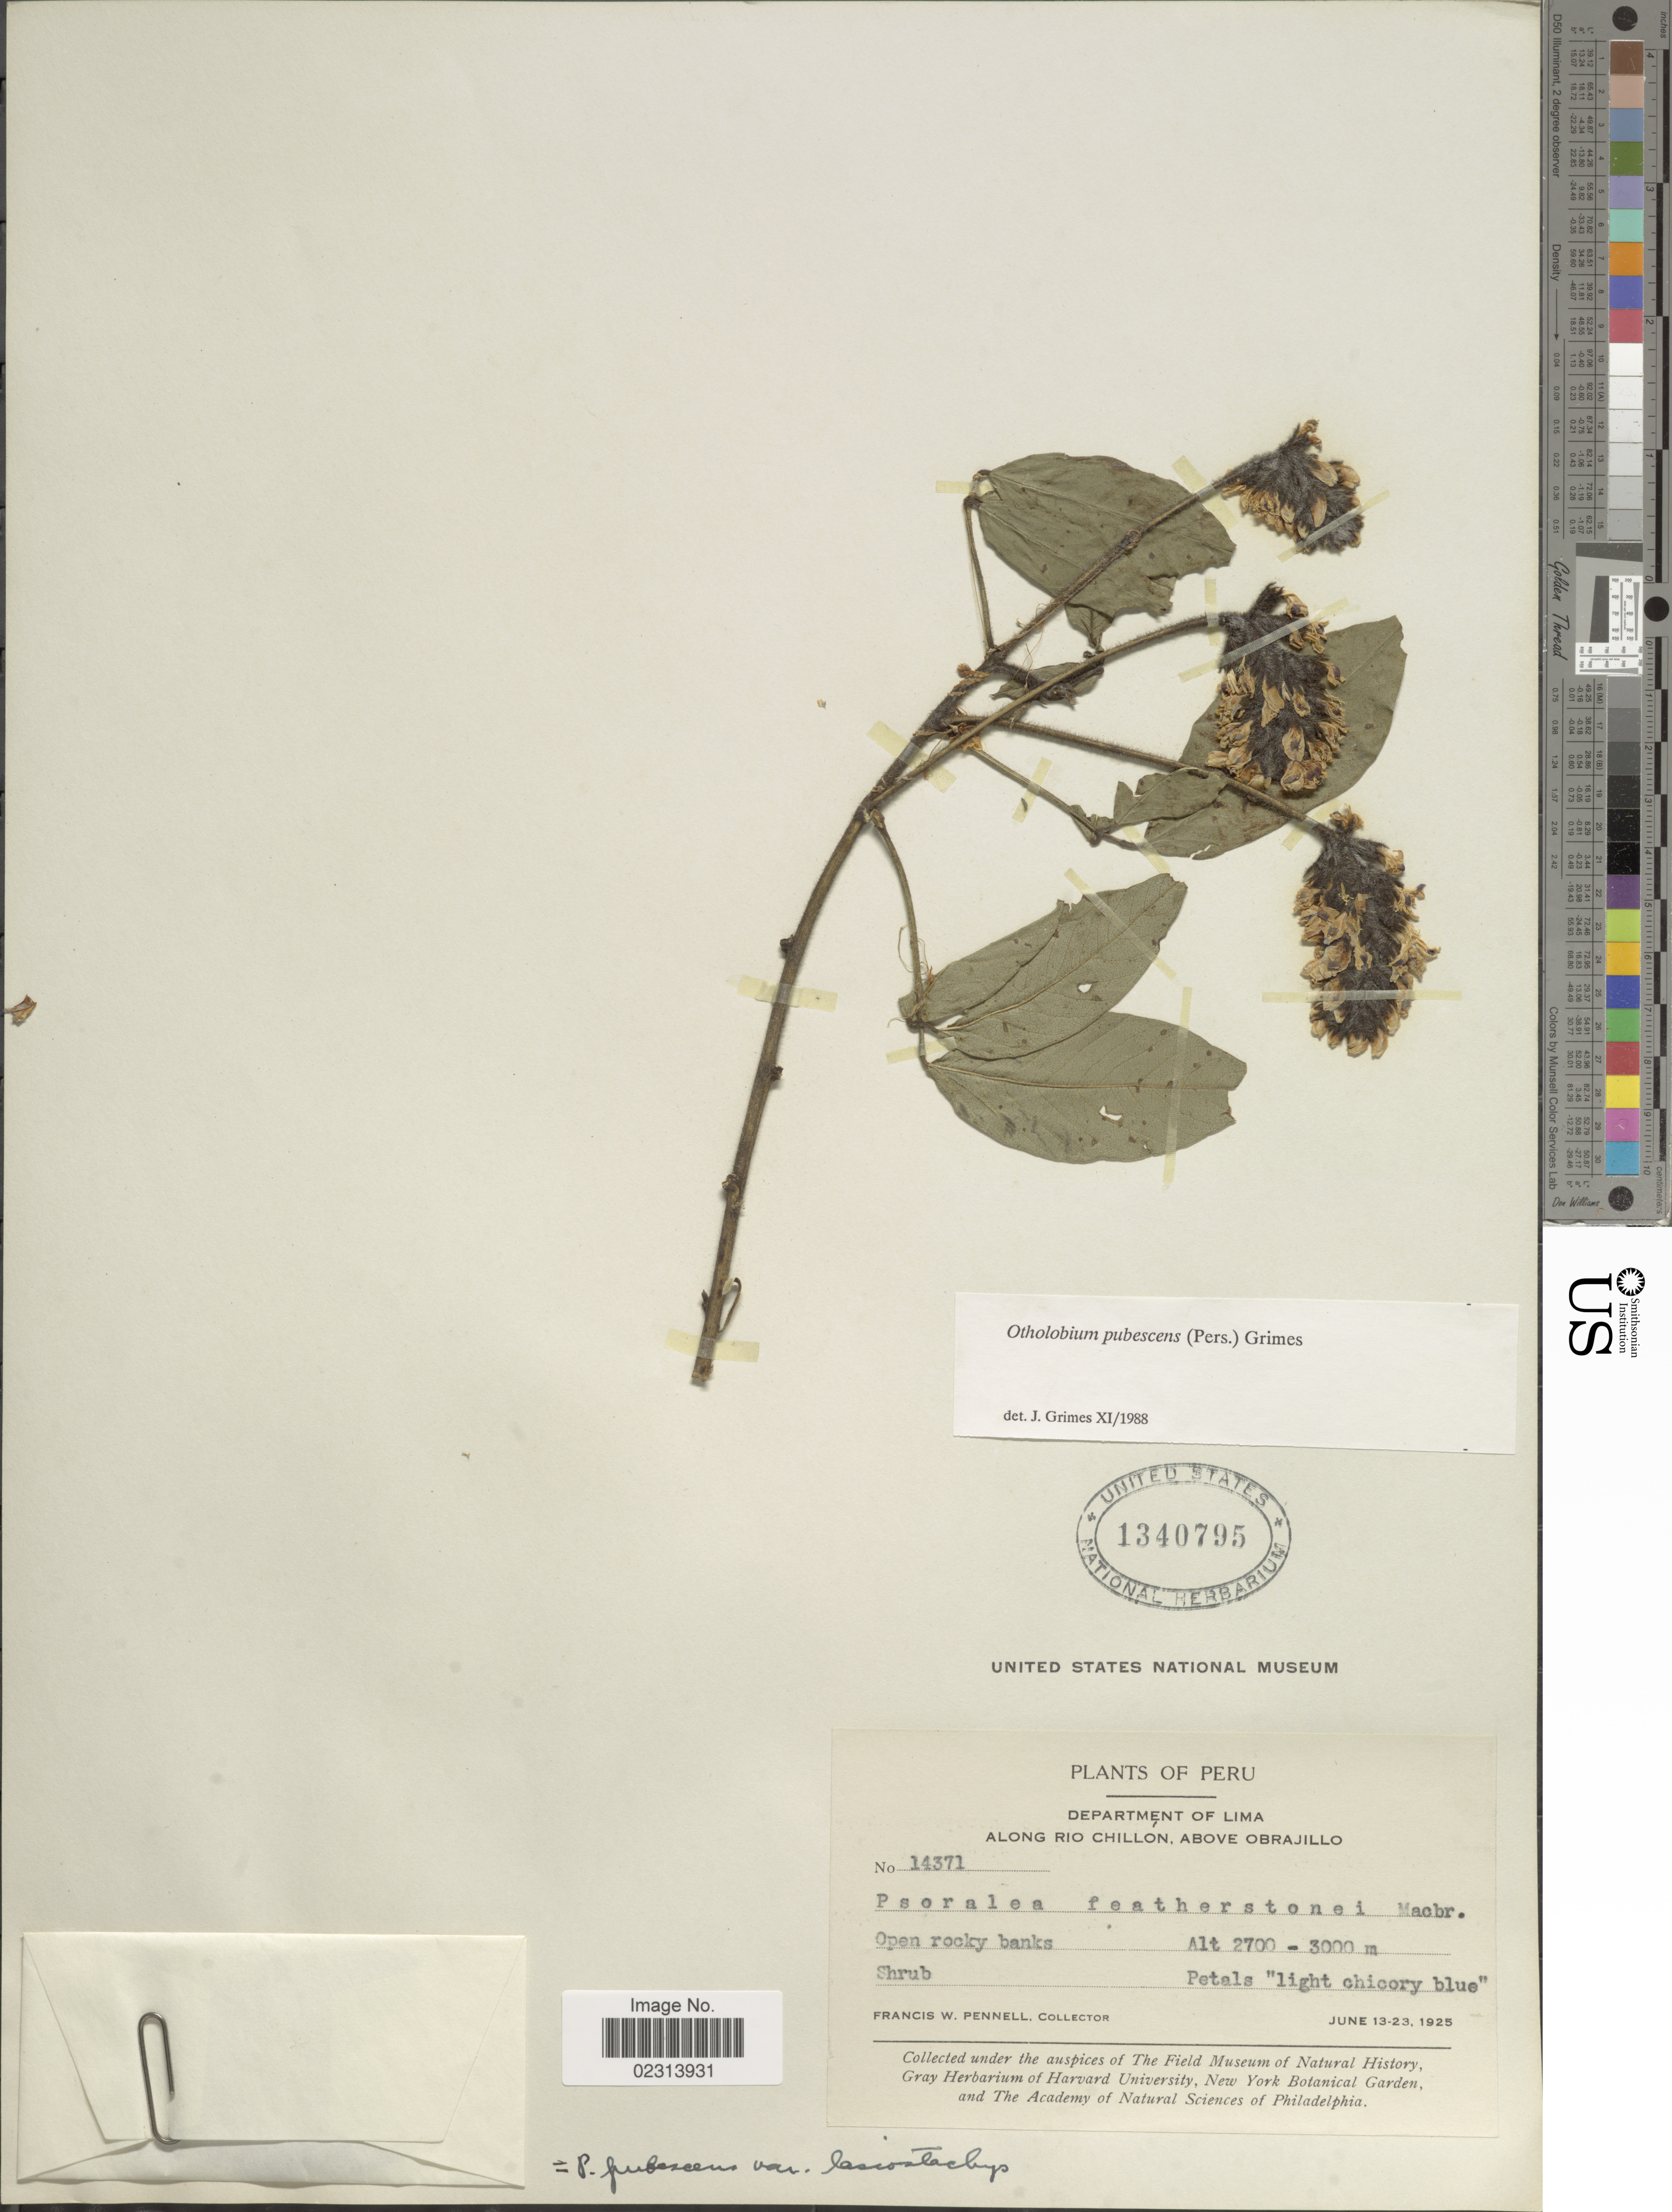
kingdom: Plantae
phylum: Tracheophyta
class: Magnoliopsida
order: Fabales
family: Fabaceae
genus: Otholobium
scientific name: Otholobium pubescens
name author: (Poir.) J.W. Grimes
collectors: F. W. Pennell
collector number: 14371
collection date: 1925-06-13/1925-06-23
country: Peru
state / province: Lima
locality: Department of Lima, Along Rio Chillon, Above Obrajillo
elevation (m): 2700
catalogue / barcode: US 1340795